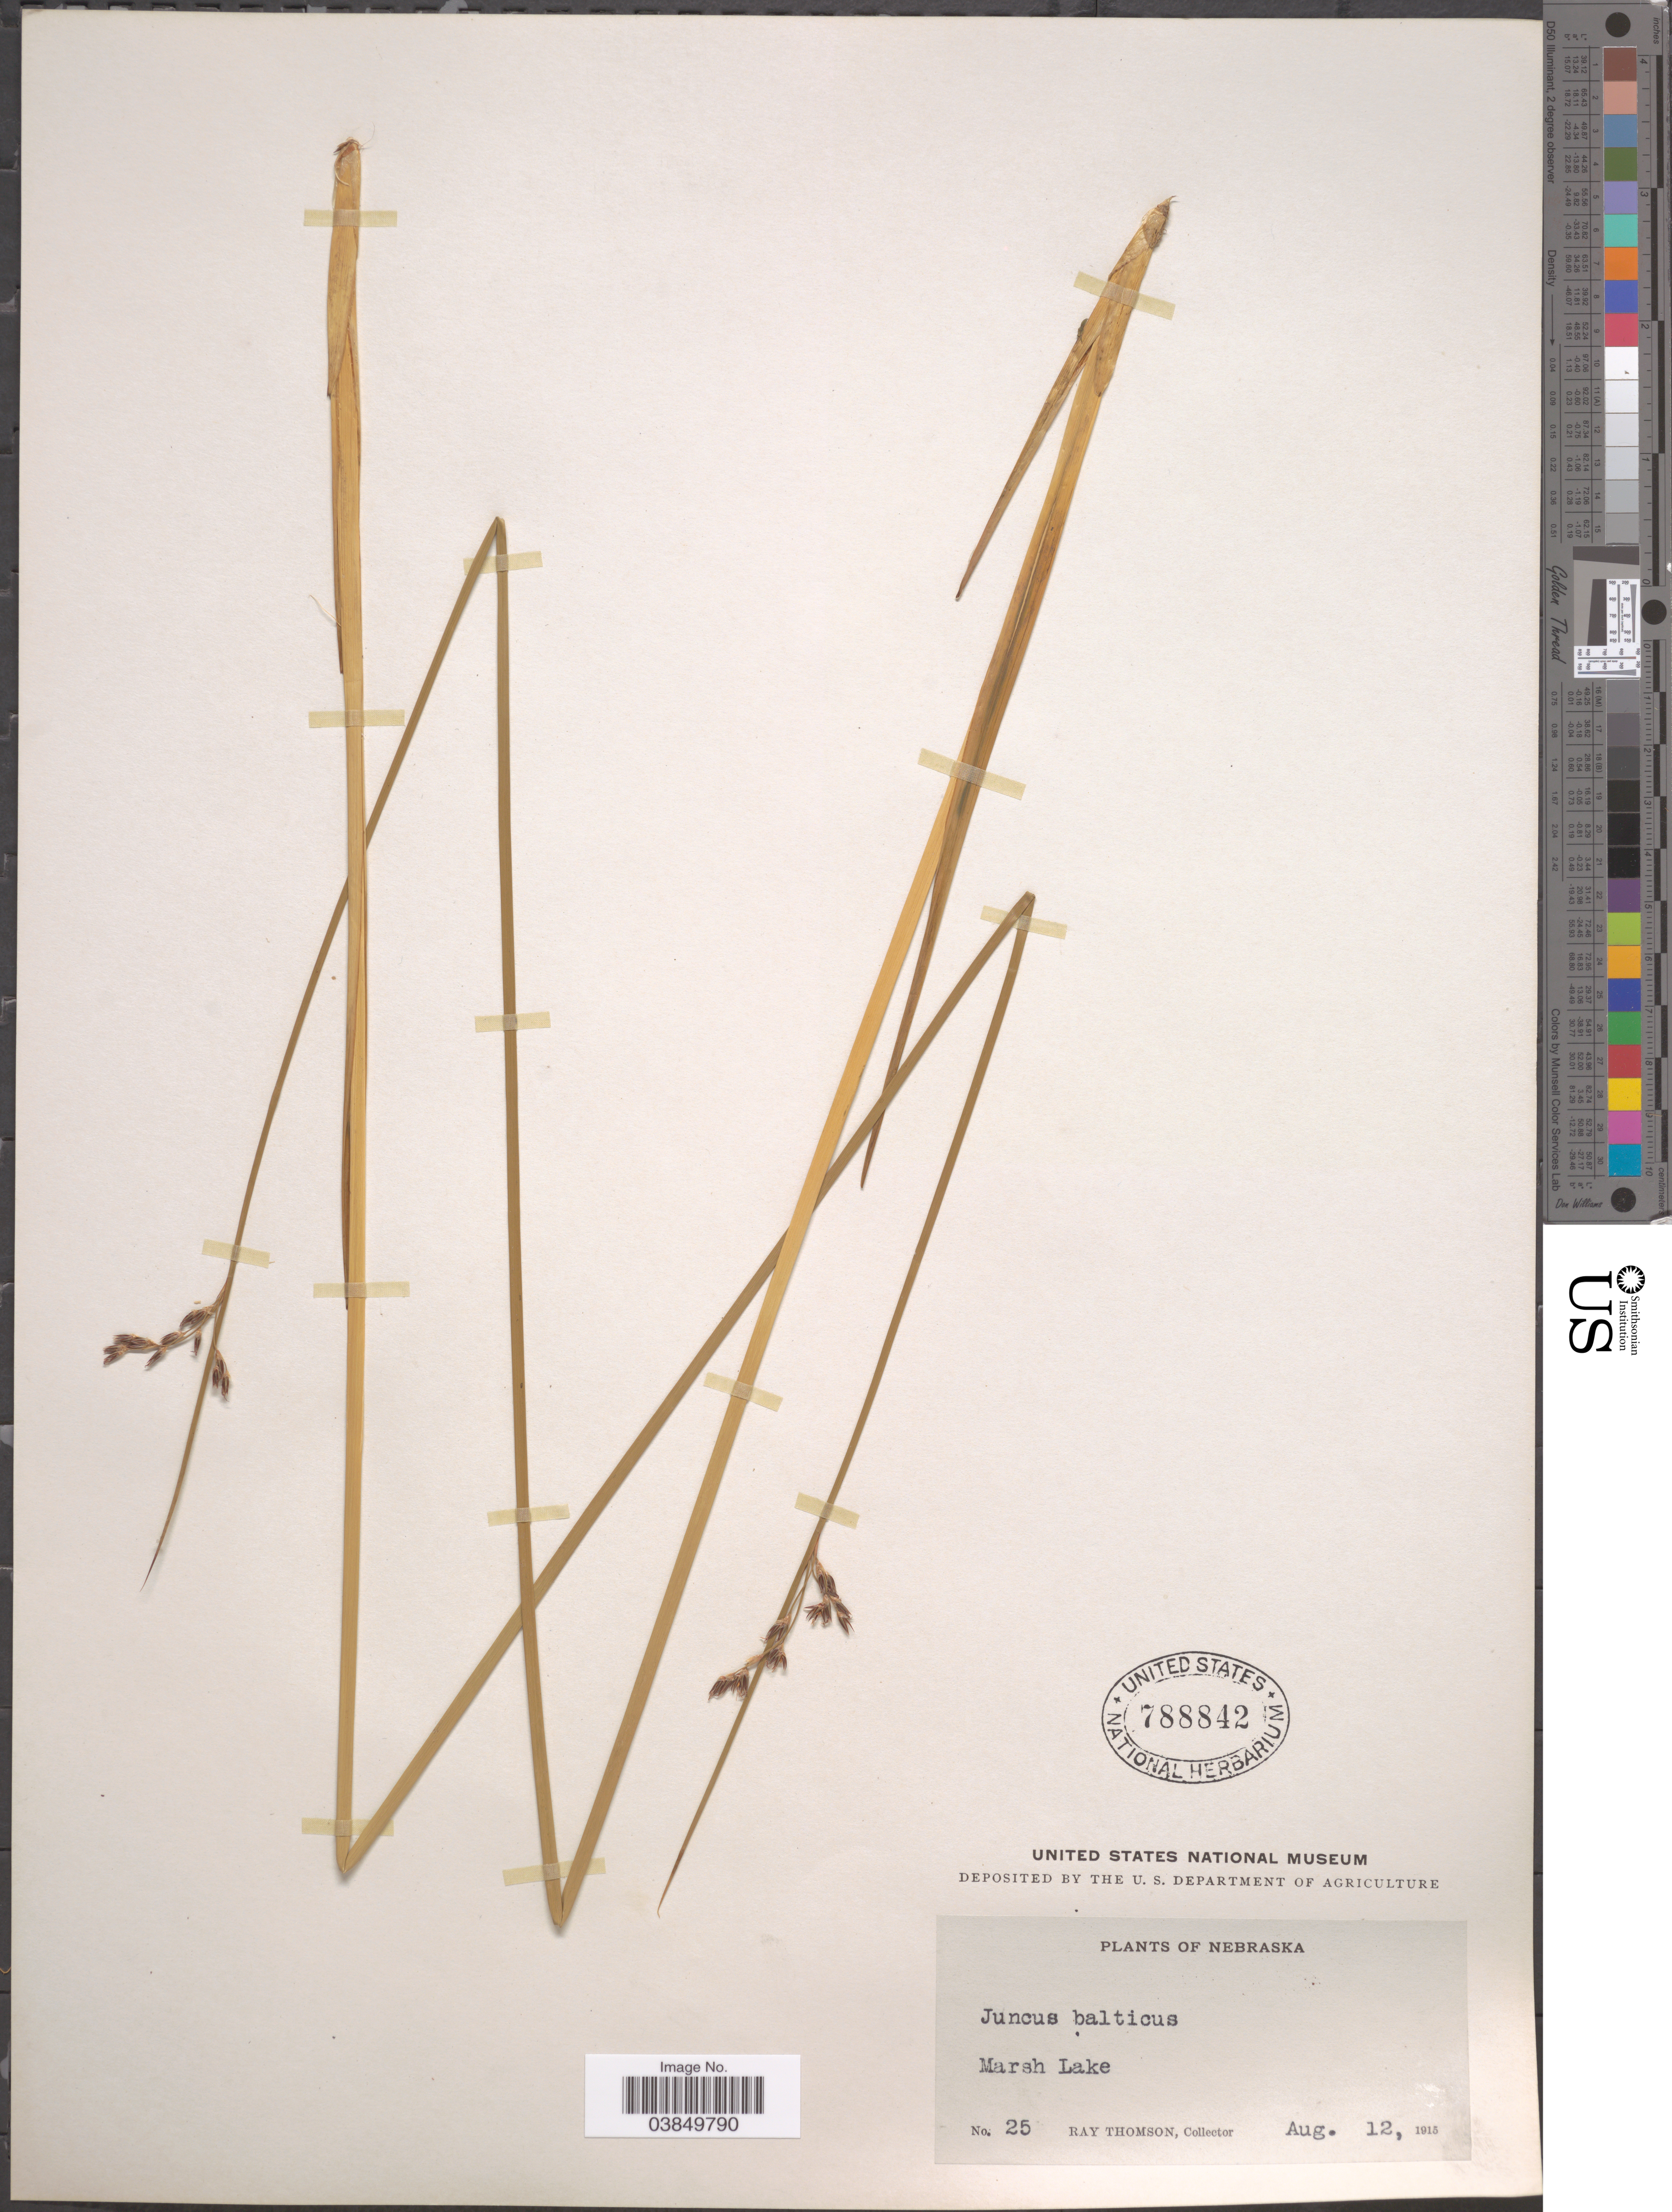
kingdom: Plantae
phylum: Tracheophyta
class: Liliopsida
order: Poales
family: Juncaceae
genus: Juncus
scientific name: Juncus balticus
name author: Willd.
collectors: R. Thomson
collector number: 25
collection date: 1915-08-12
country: United States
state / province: Nebraska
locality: Marsh Lake.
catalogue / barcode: US 788842